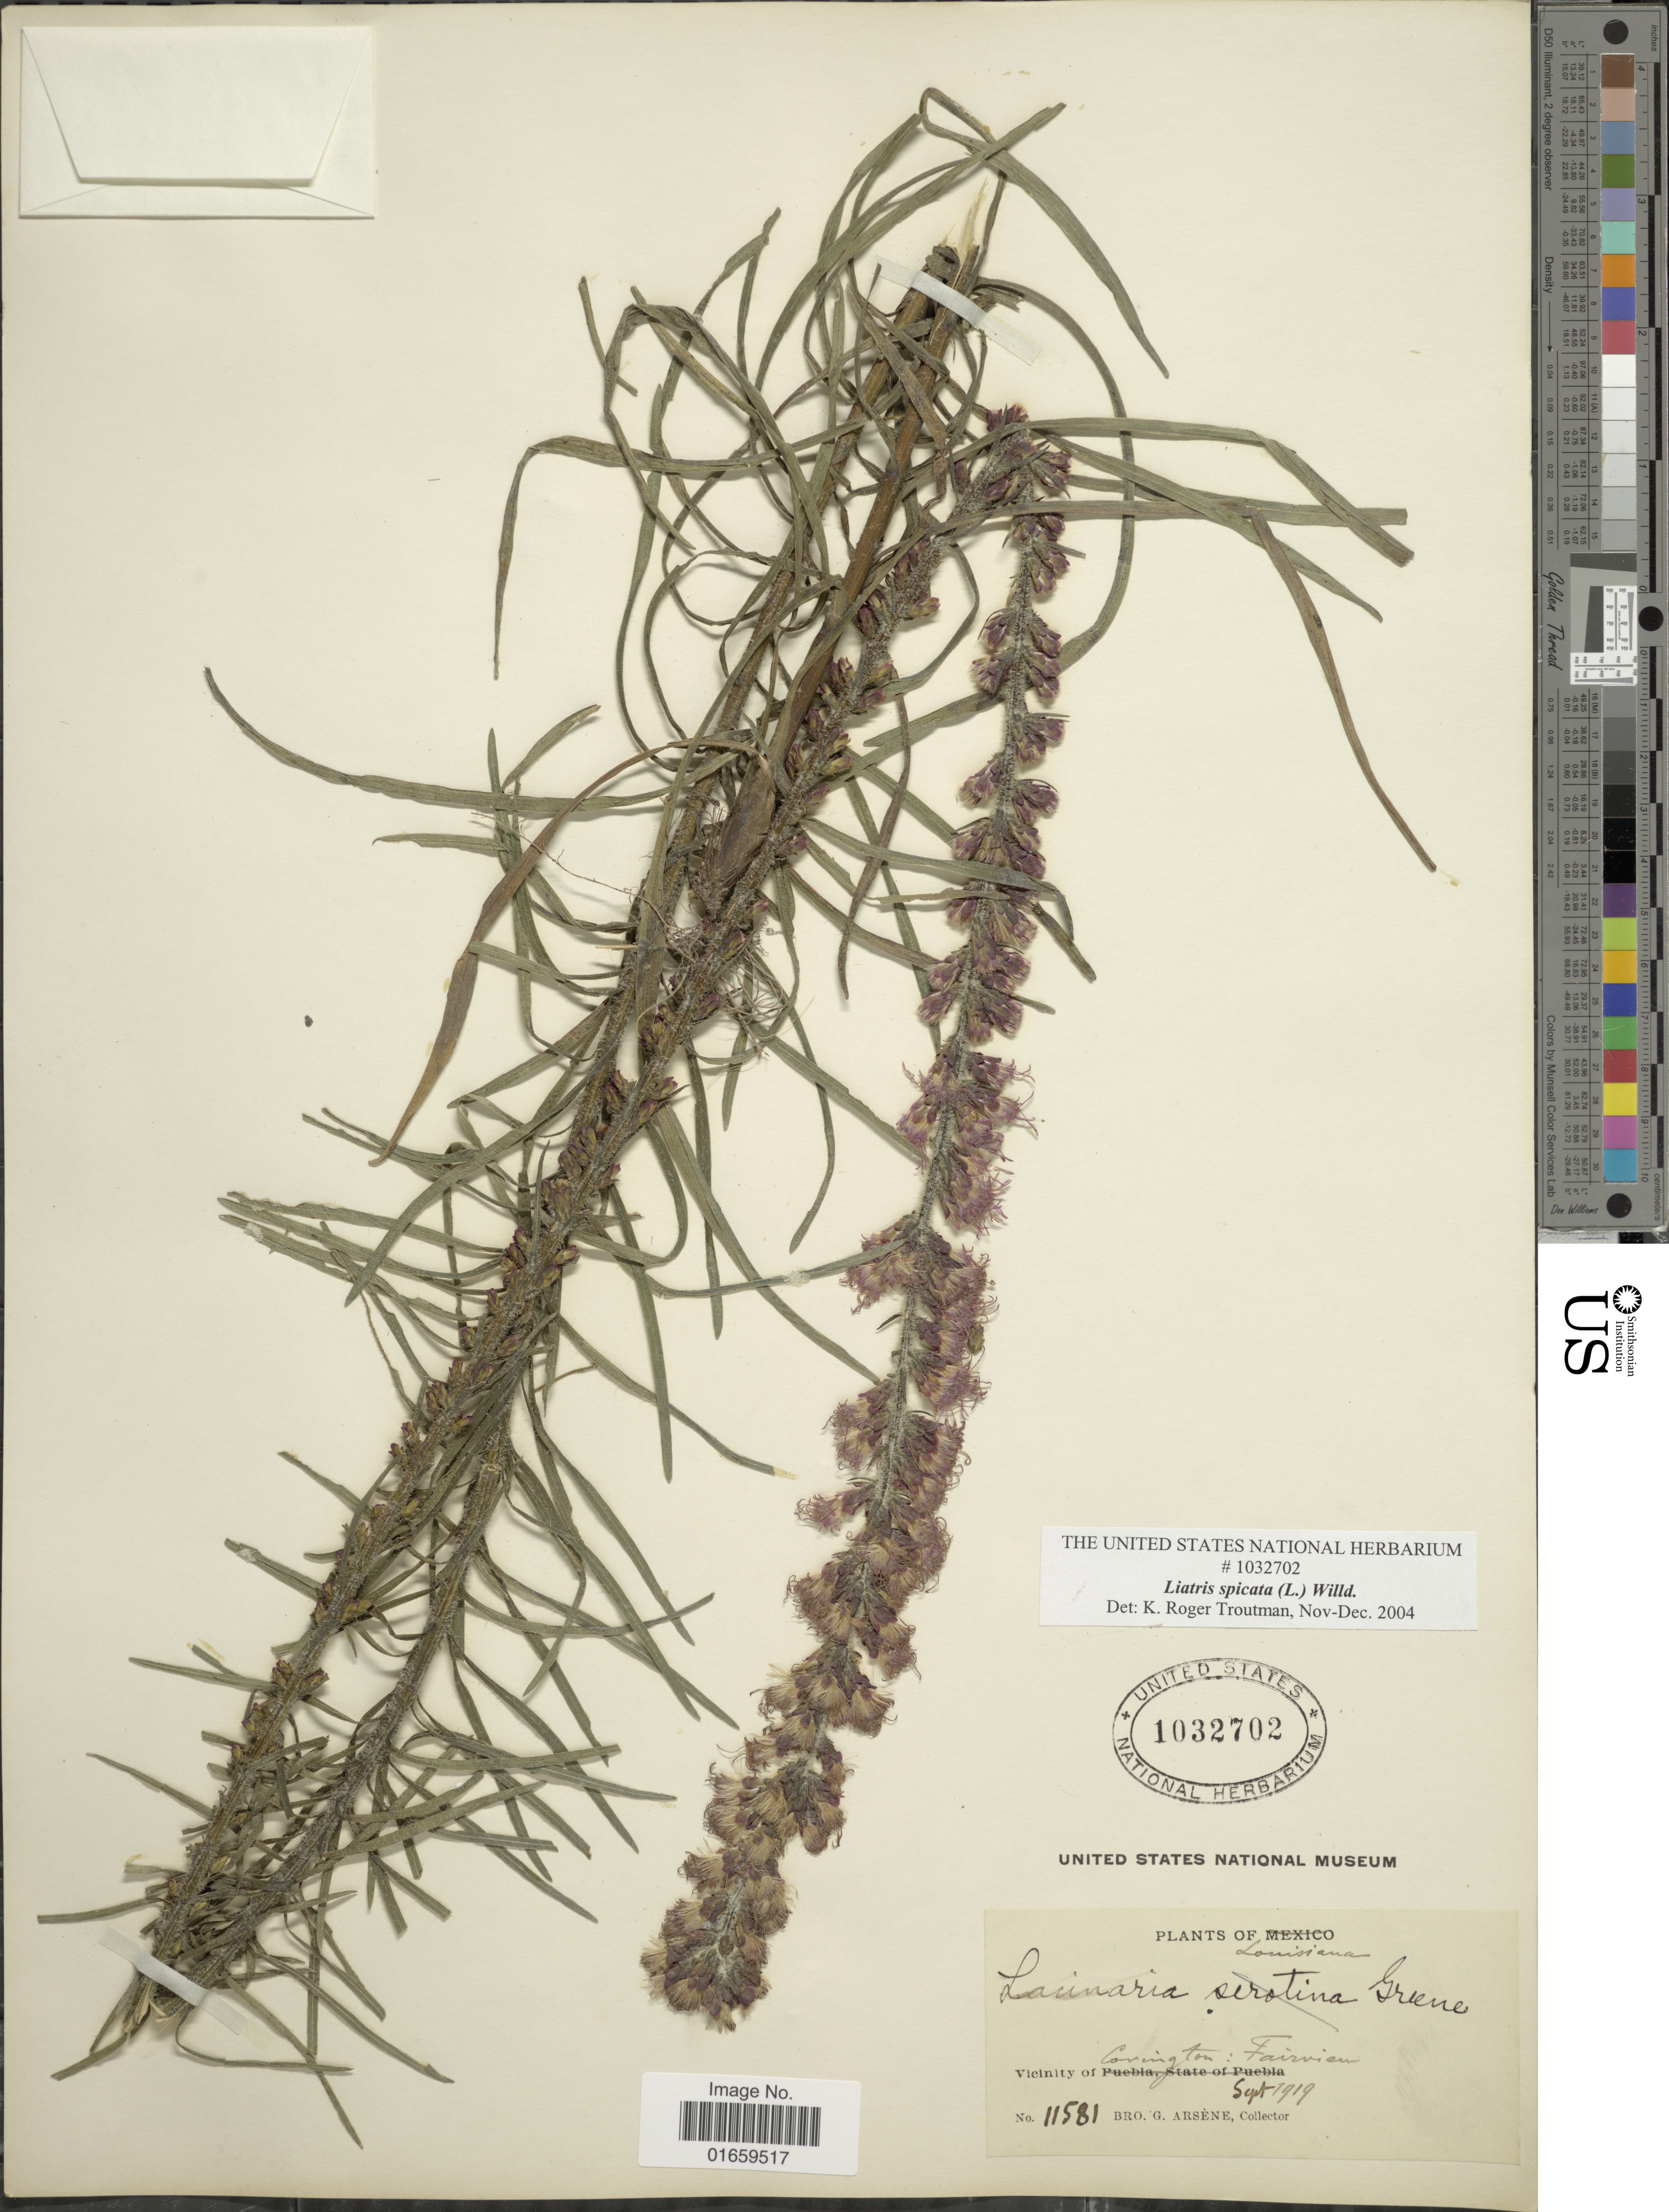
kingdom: Plantae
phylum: Tracheophyta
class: Magnoliopsida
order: Asterales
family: Asteraceae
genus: Liatris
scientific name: Liatris spicata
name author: (L.) Willd.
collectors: Bro. G. Arsène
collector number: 11581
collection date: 1919-09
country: United States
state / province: Louisiana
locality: Vicinity of Covingtong, Fairview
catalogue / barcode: US 1032702